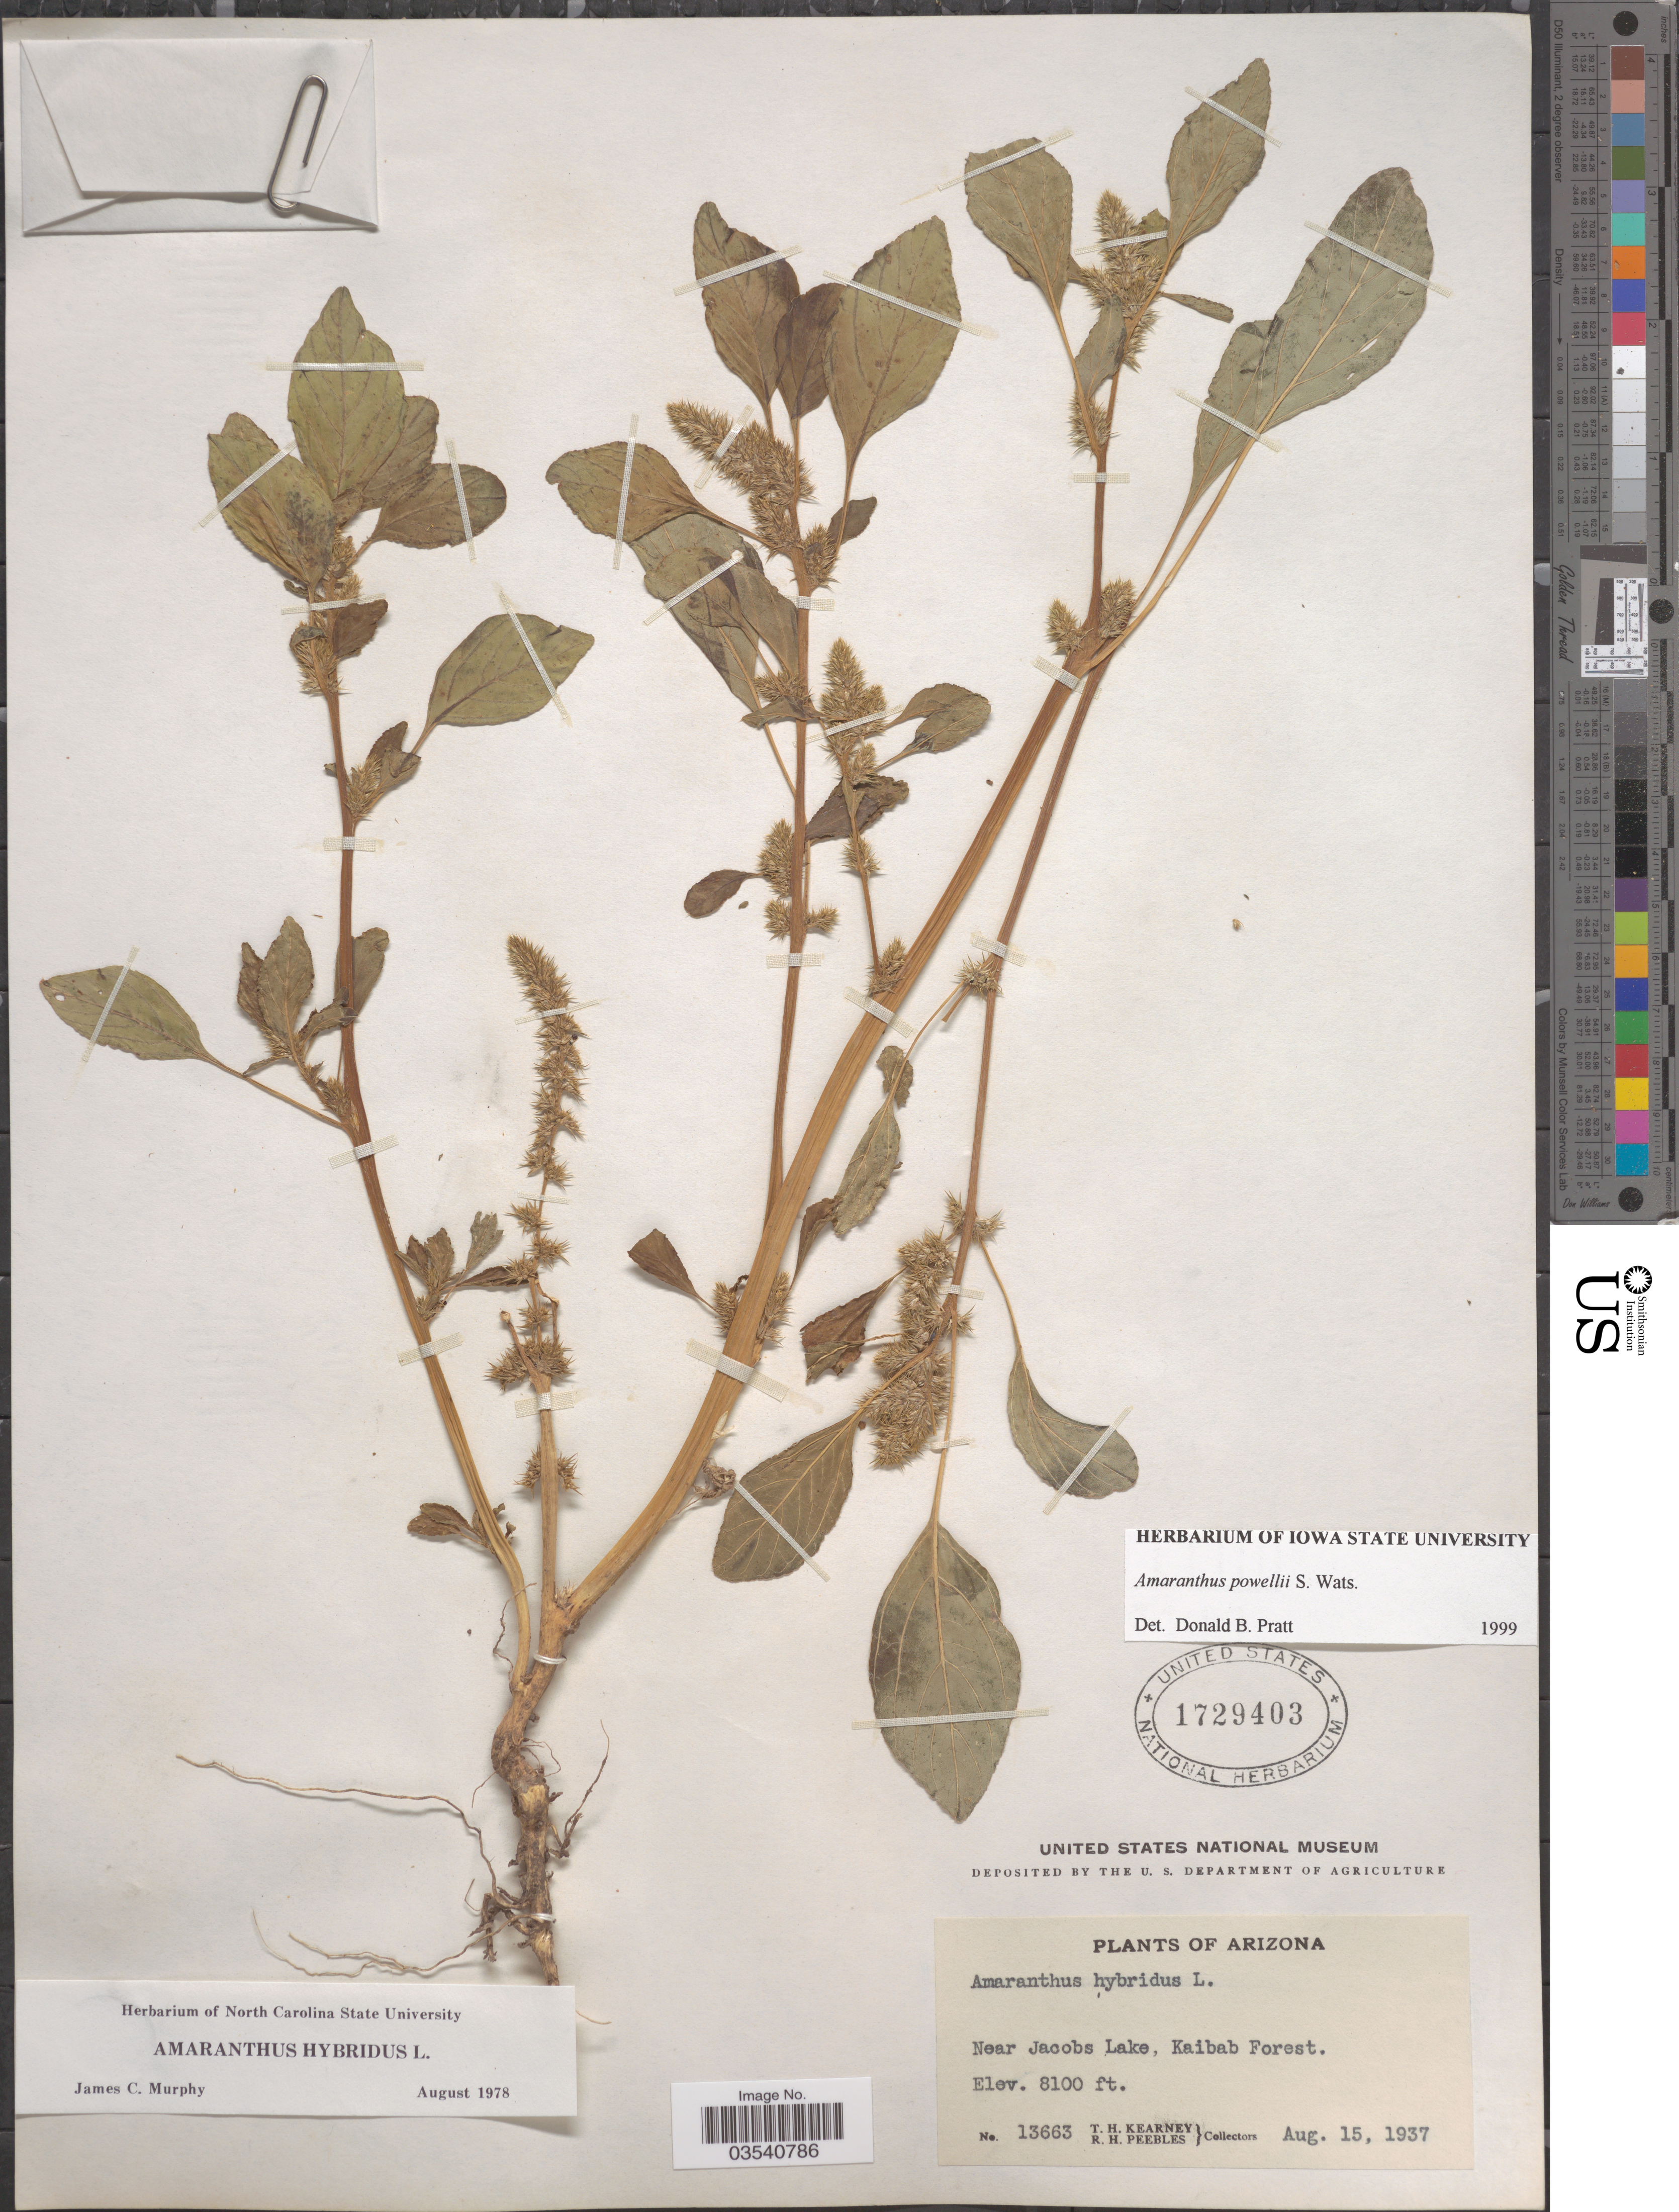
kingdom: Plantae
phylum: Tracheophyta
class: Magnoliopsida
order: Caryophyllales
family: Amaranthaceae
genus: Amaranthus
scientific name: Amaranthus powellii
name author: S. Watson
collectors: T. H. Kearney & R. H. Peebles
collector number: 13663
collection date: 1937-08-15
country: United States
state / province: Arizona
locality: Near Jacobs Lake, Kaibab Forest.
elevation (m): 2469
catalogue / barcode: US 1729403